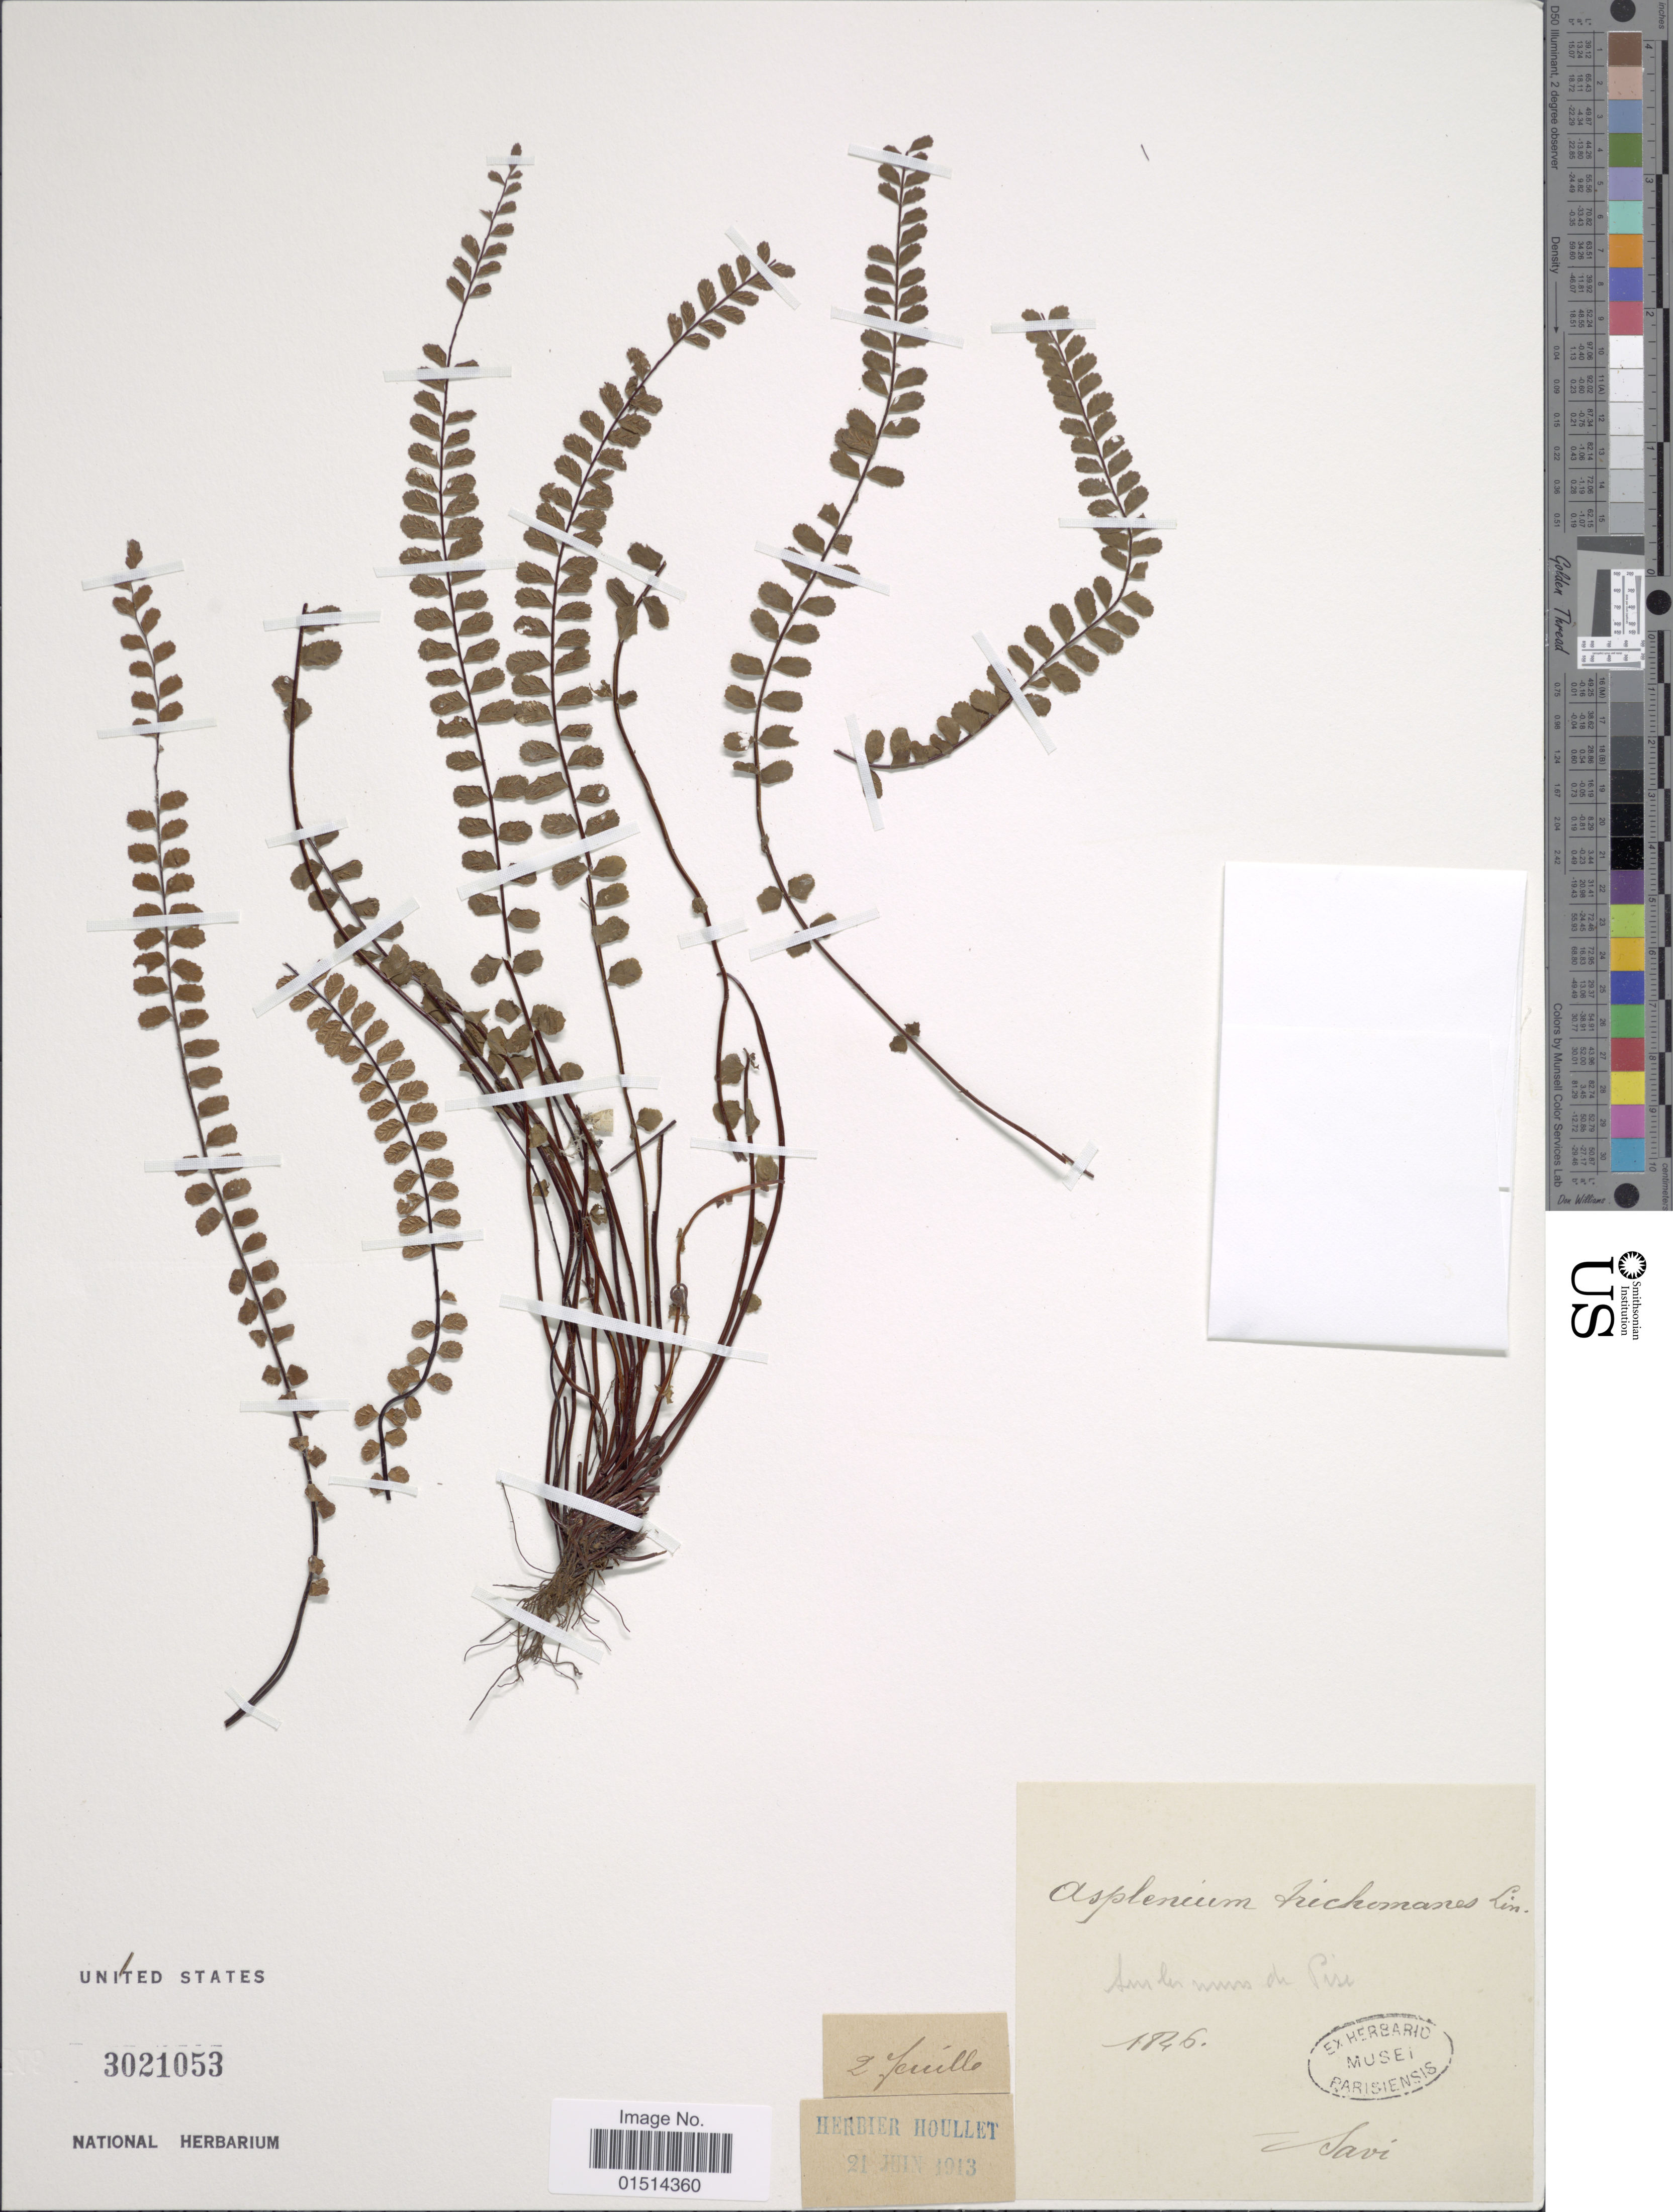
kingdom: Plantae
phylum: Tracheophyta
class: Polypodiopsida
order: Polypodiales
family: Aspleniaceae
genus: Asplenium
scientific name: Asplenium trichomanes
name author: L.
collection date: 1826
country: Italy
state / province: Tuscany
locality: Am les murs de Pise [interpreted]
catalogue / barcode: US 3021053